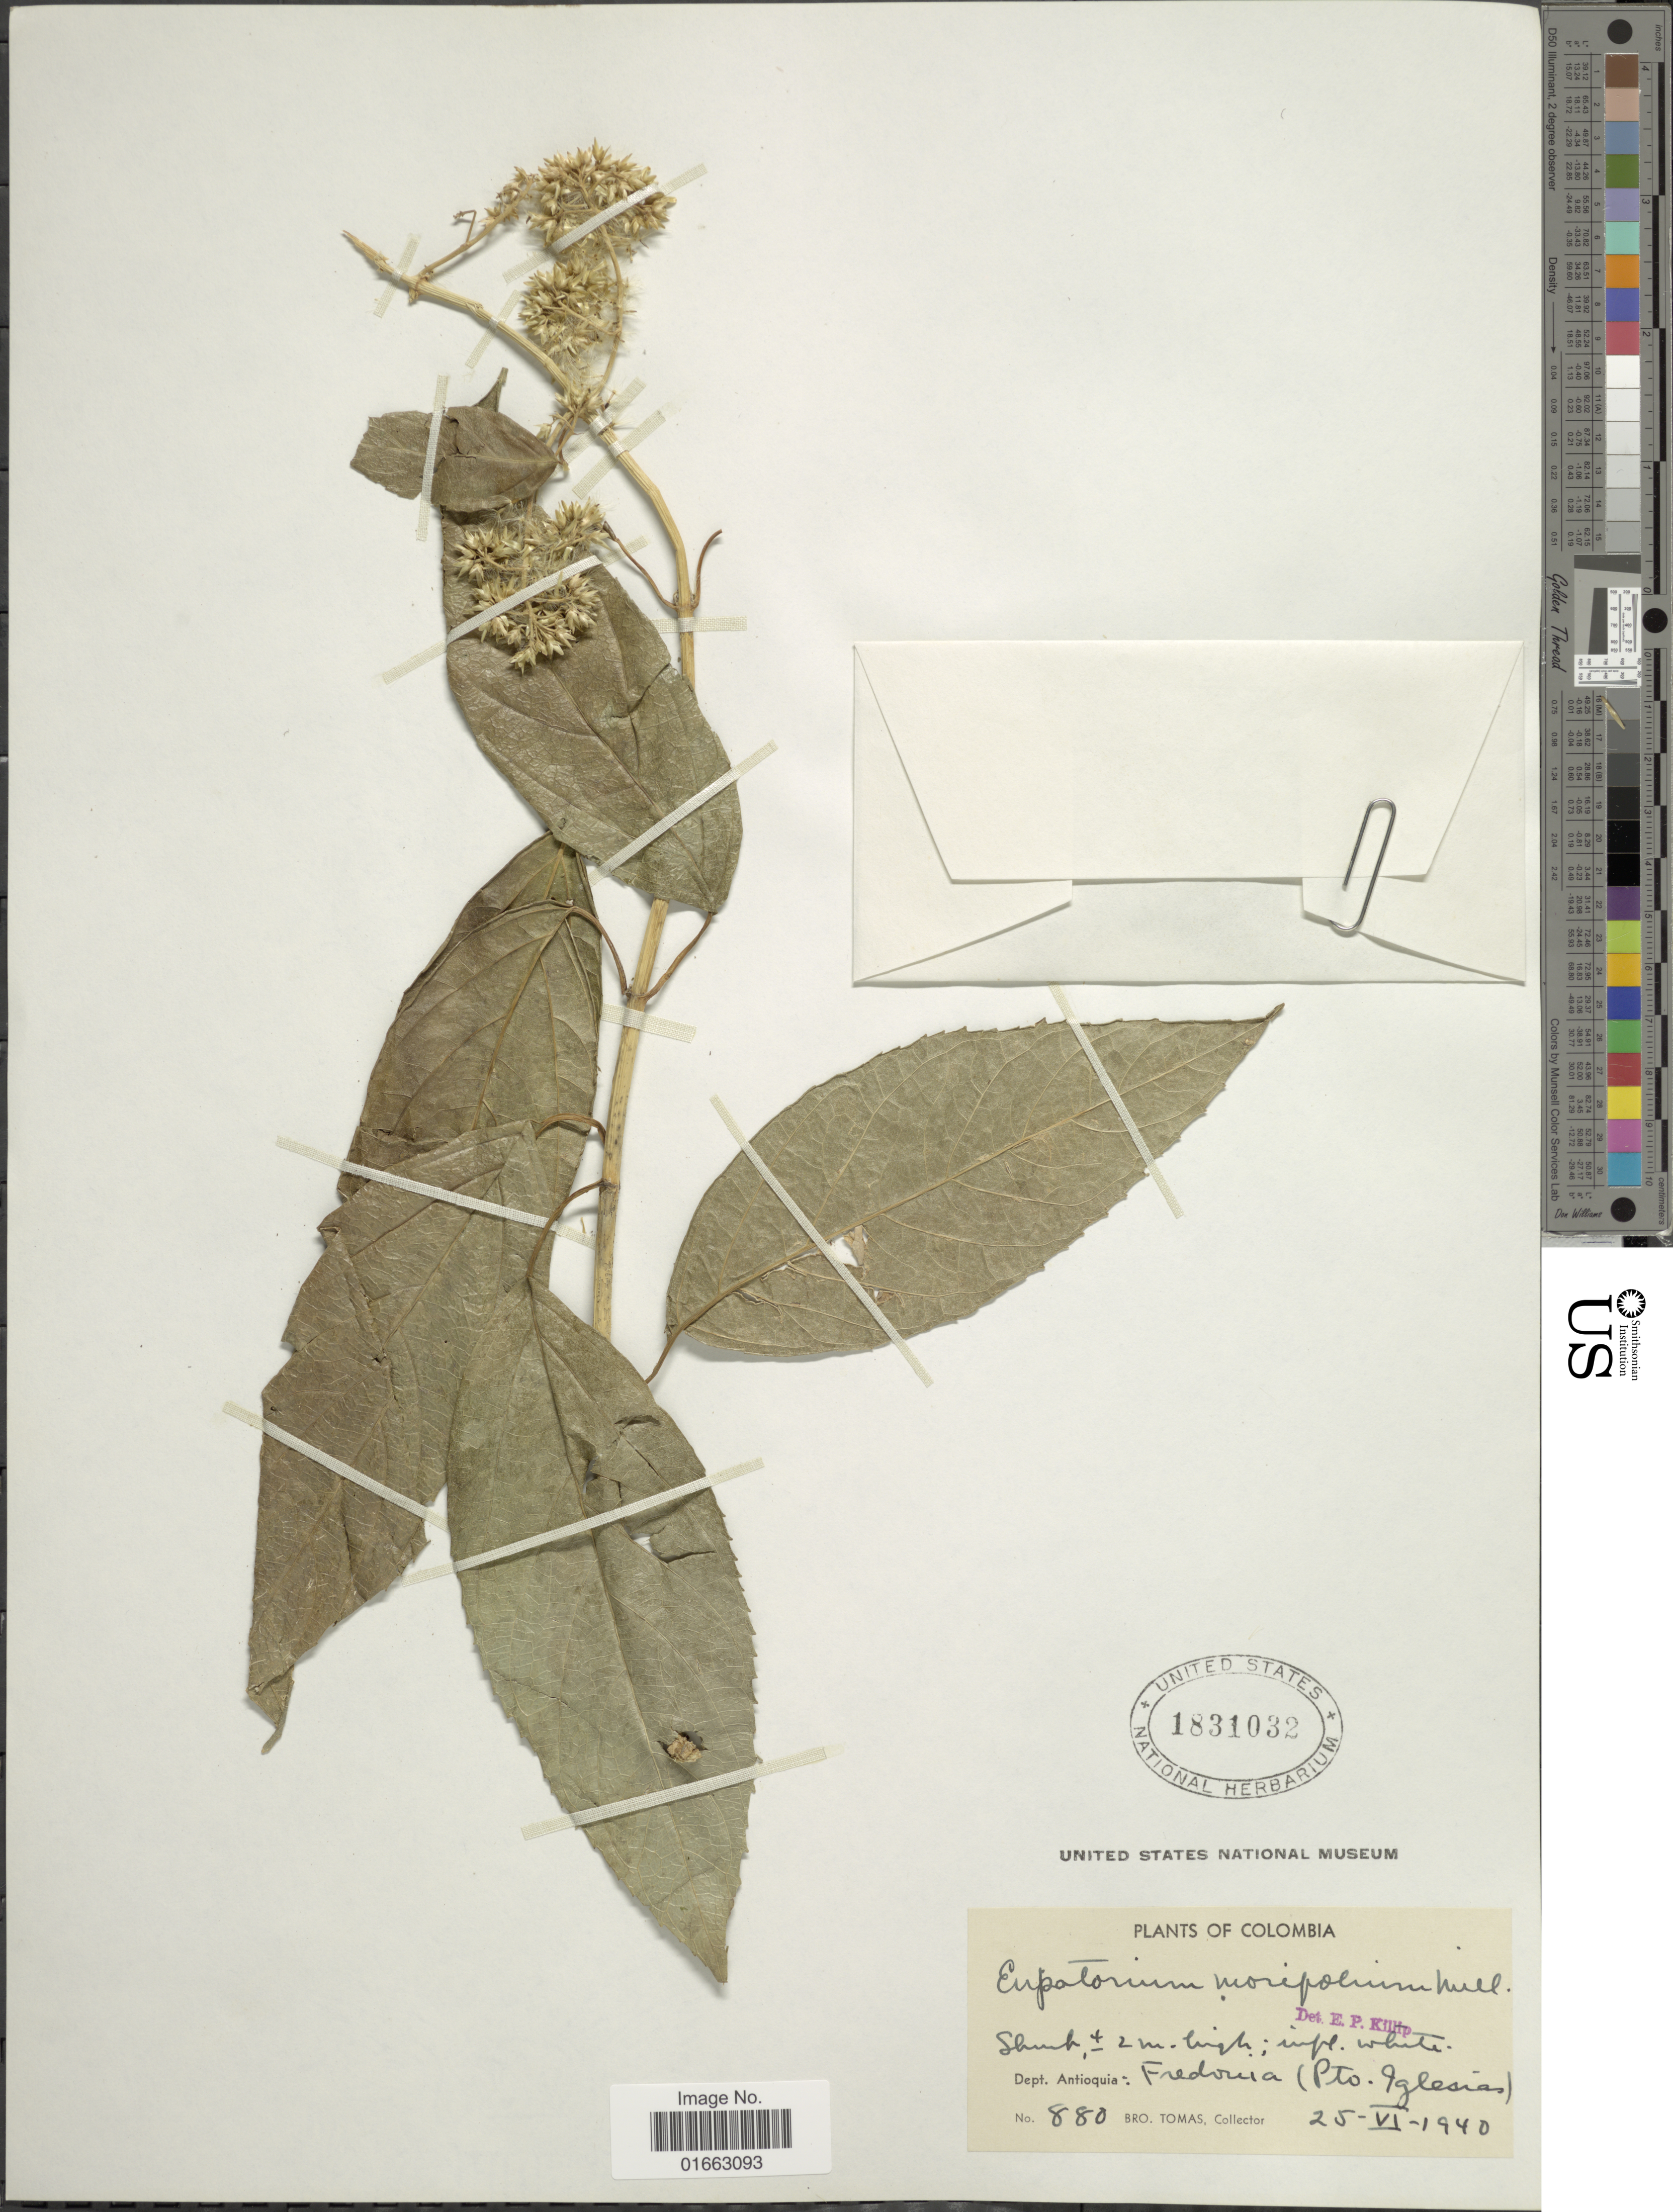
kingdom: Plantae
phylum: Tracheophyta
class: Magnoliopsida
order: Asterales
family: Asteraceae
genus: Critonia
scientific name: Critonia morifolia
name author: (Mill.) R.M. King & H. Rob.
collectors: B. Tomas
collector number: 880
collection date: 1940-06-25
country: Colombia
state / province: Antioquia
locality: Fredonia (Pto. Iglesias)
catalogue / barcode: US 1831032